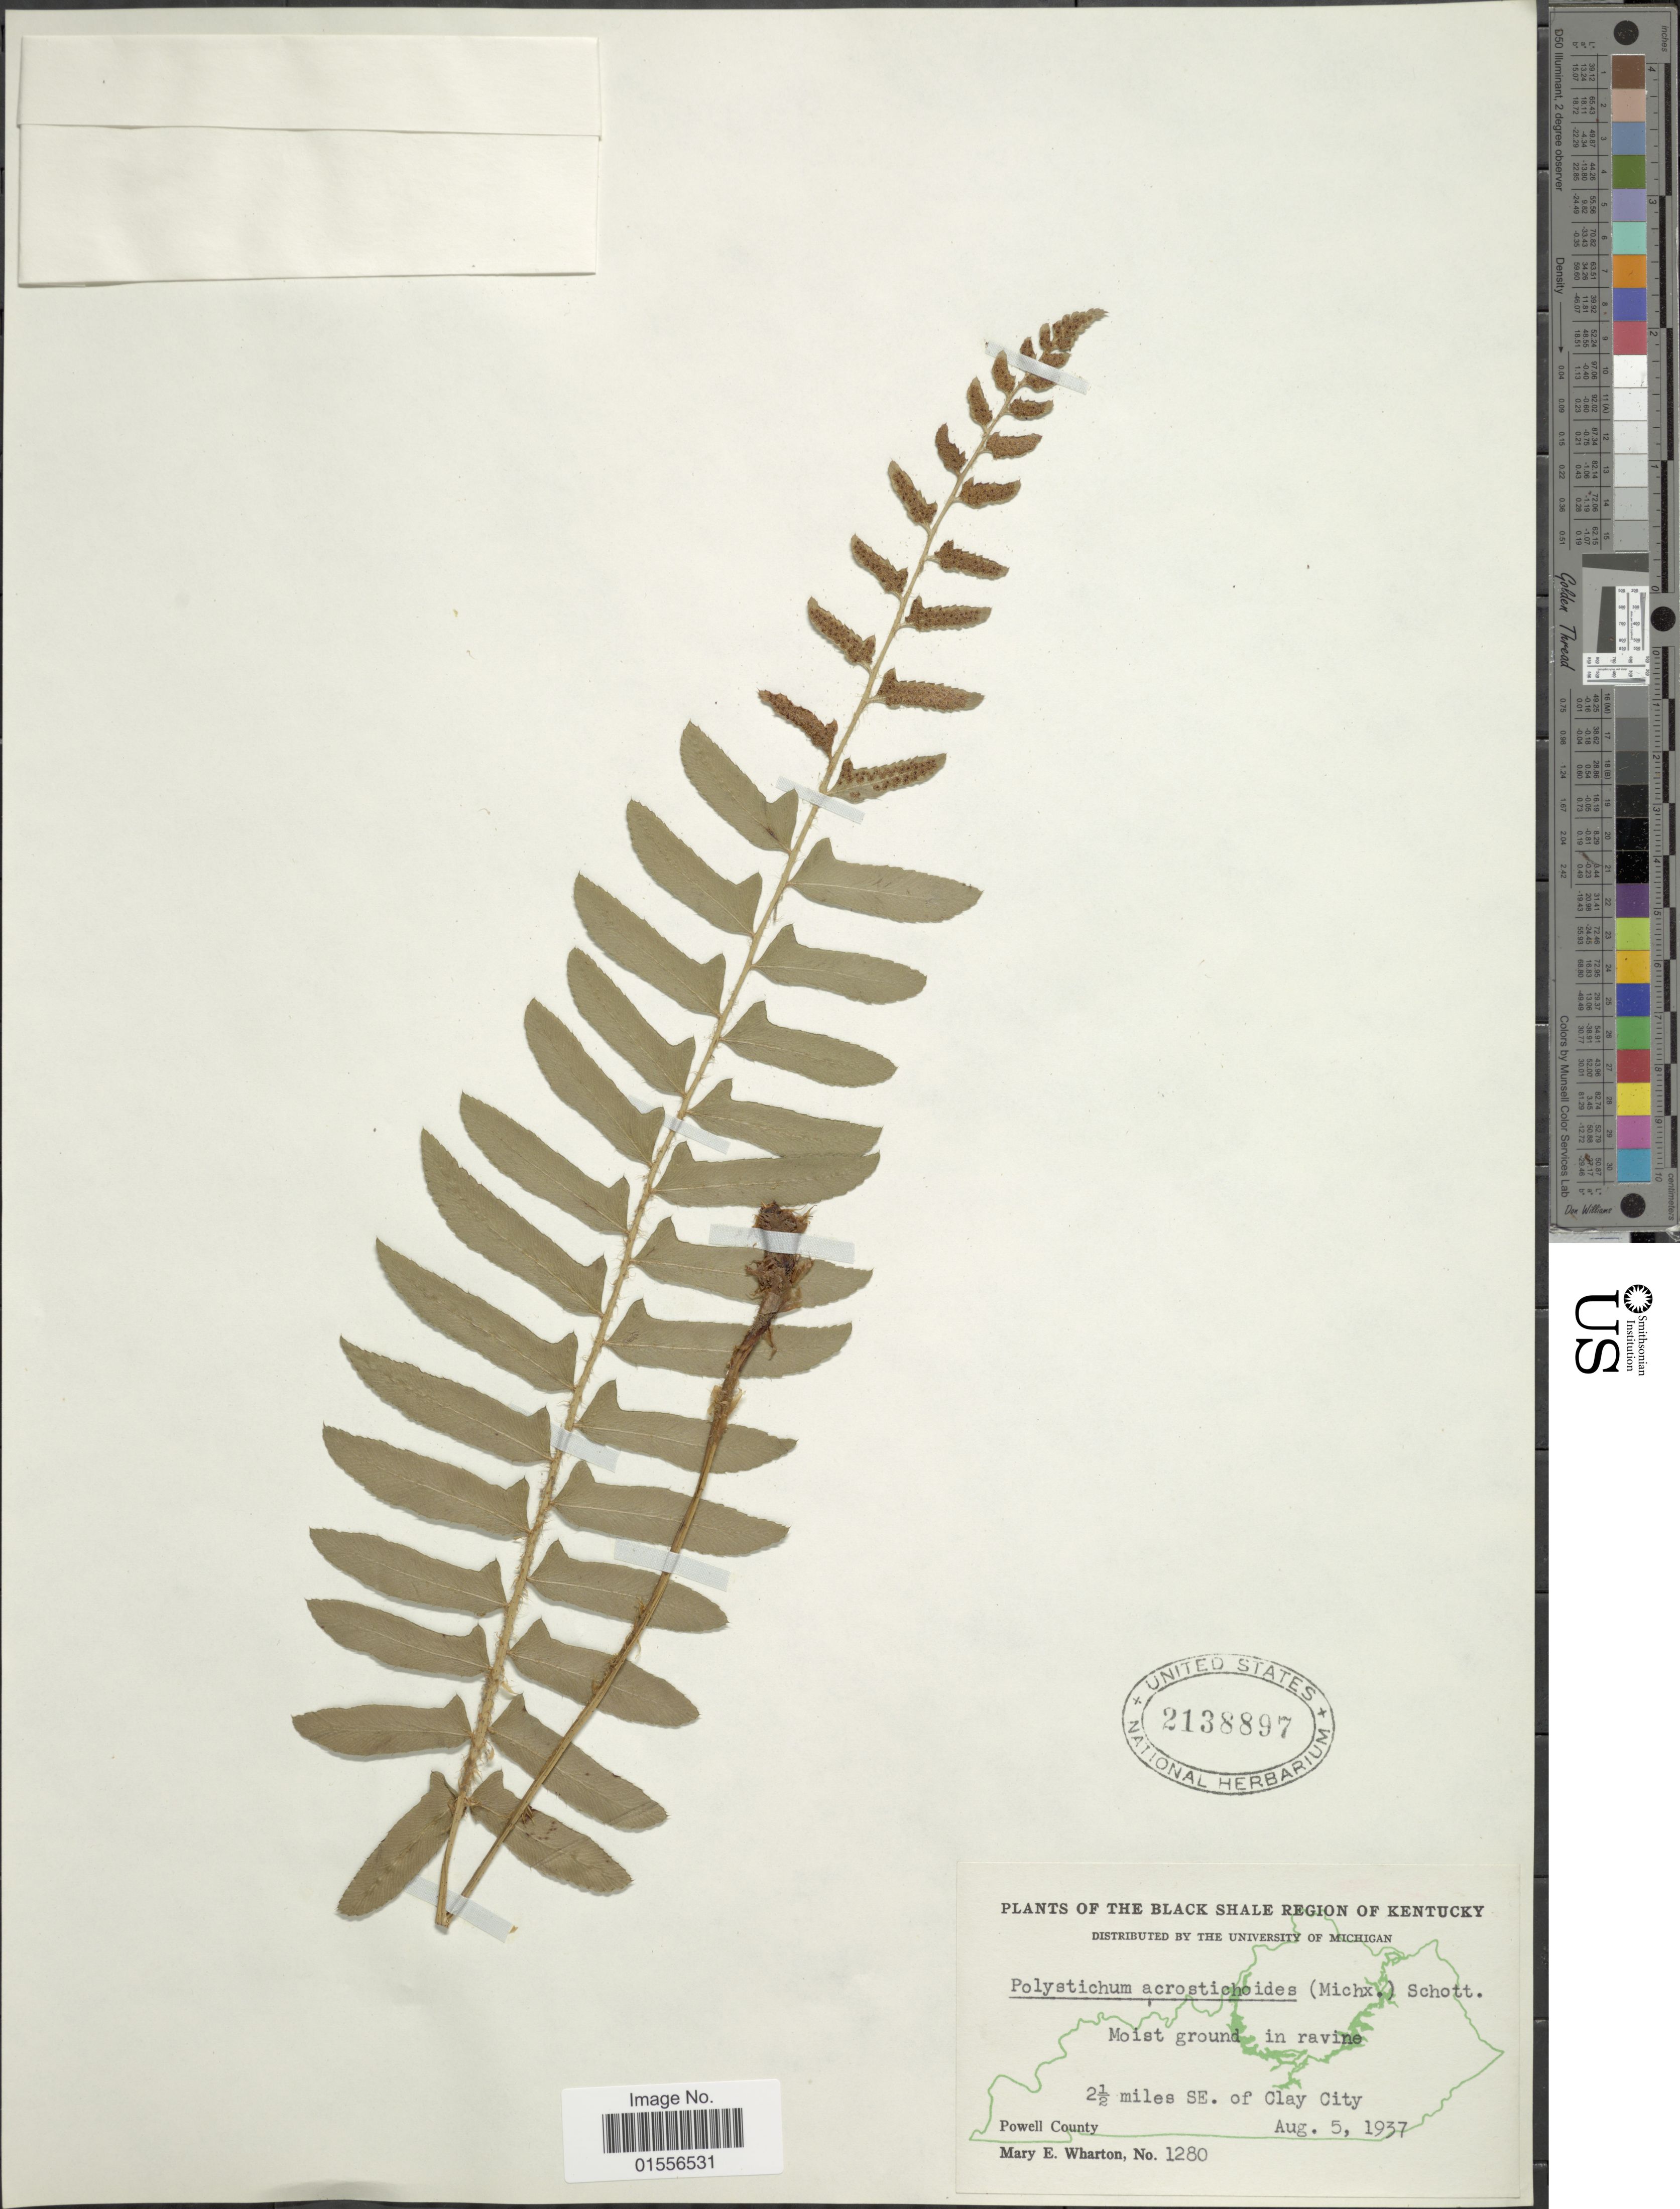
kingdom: Plantae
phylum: Tracheophyta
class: Polypodiopsida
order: Polypodiales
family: Dryopteridaceae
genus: Polystichum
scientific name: Polystichum acrostichoides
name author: (Michx.) Schott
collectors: M. Wharton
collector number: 1280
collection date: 1937-08-05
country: United States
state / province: Kentucky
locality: The Black Shale Region, 2 1/2 miles SE of Clay City, Powell County.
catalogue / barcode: US 2138897